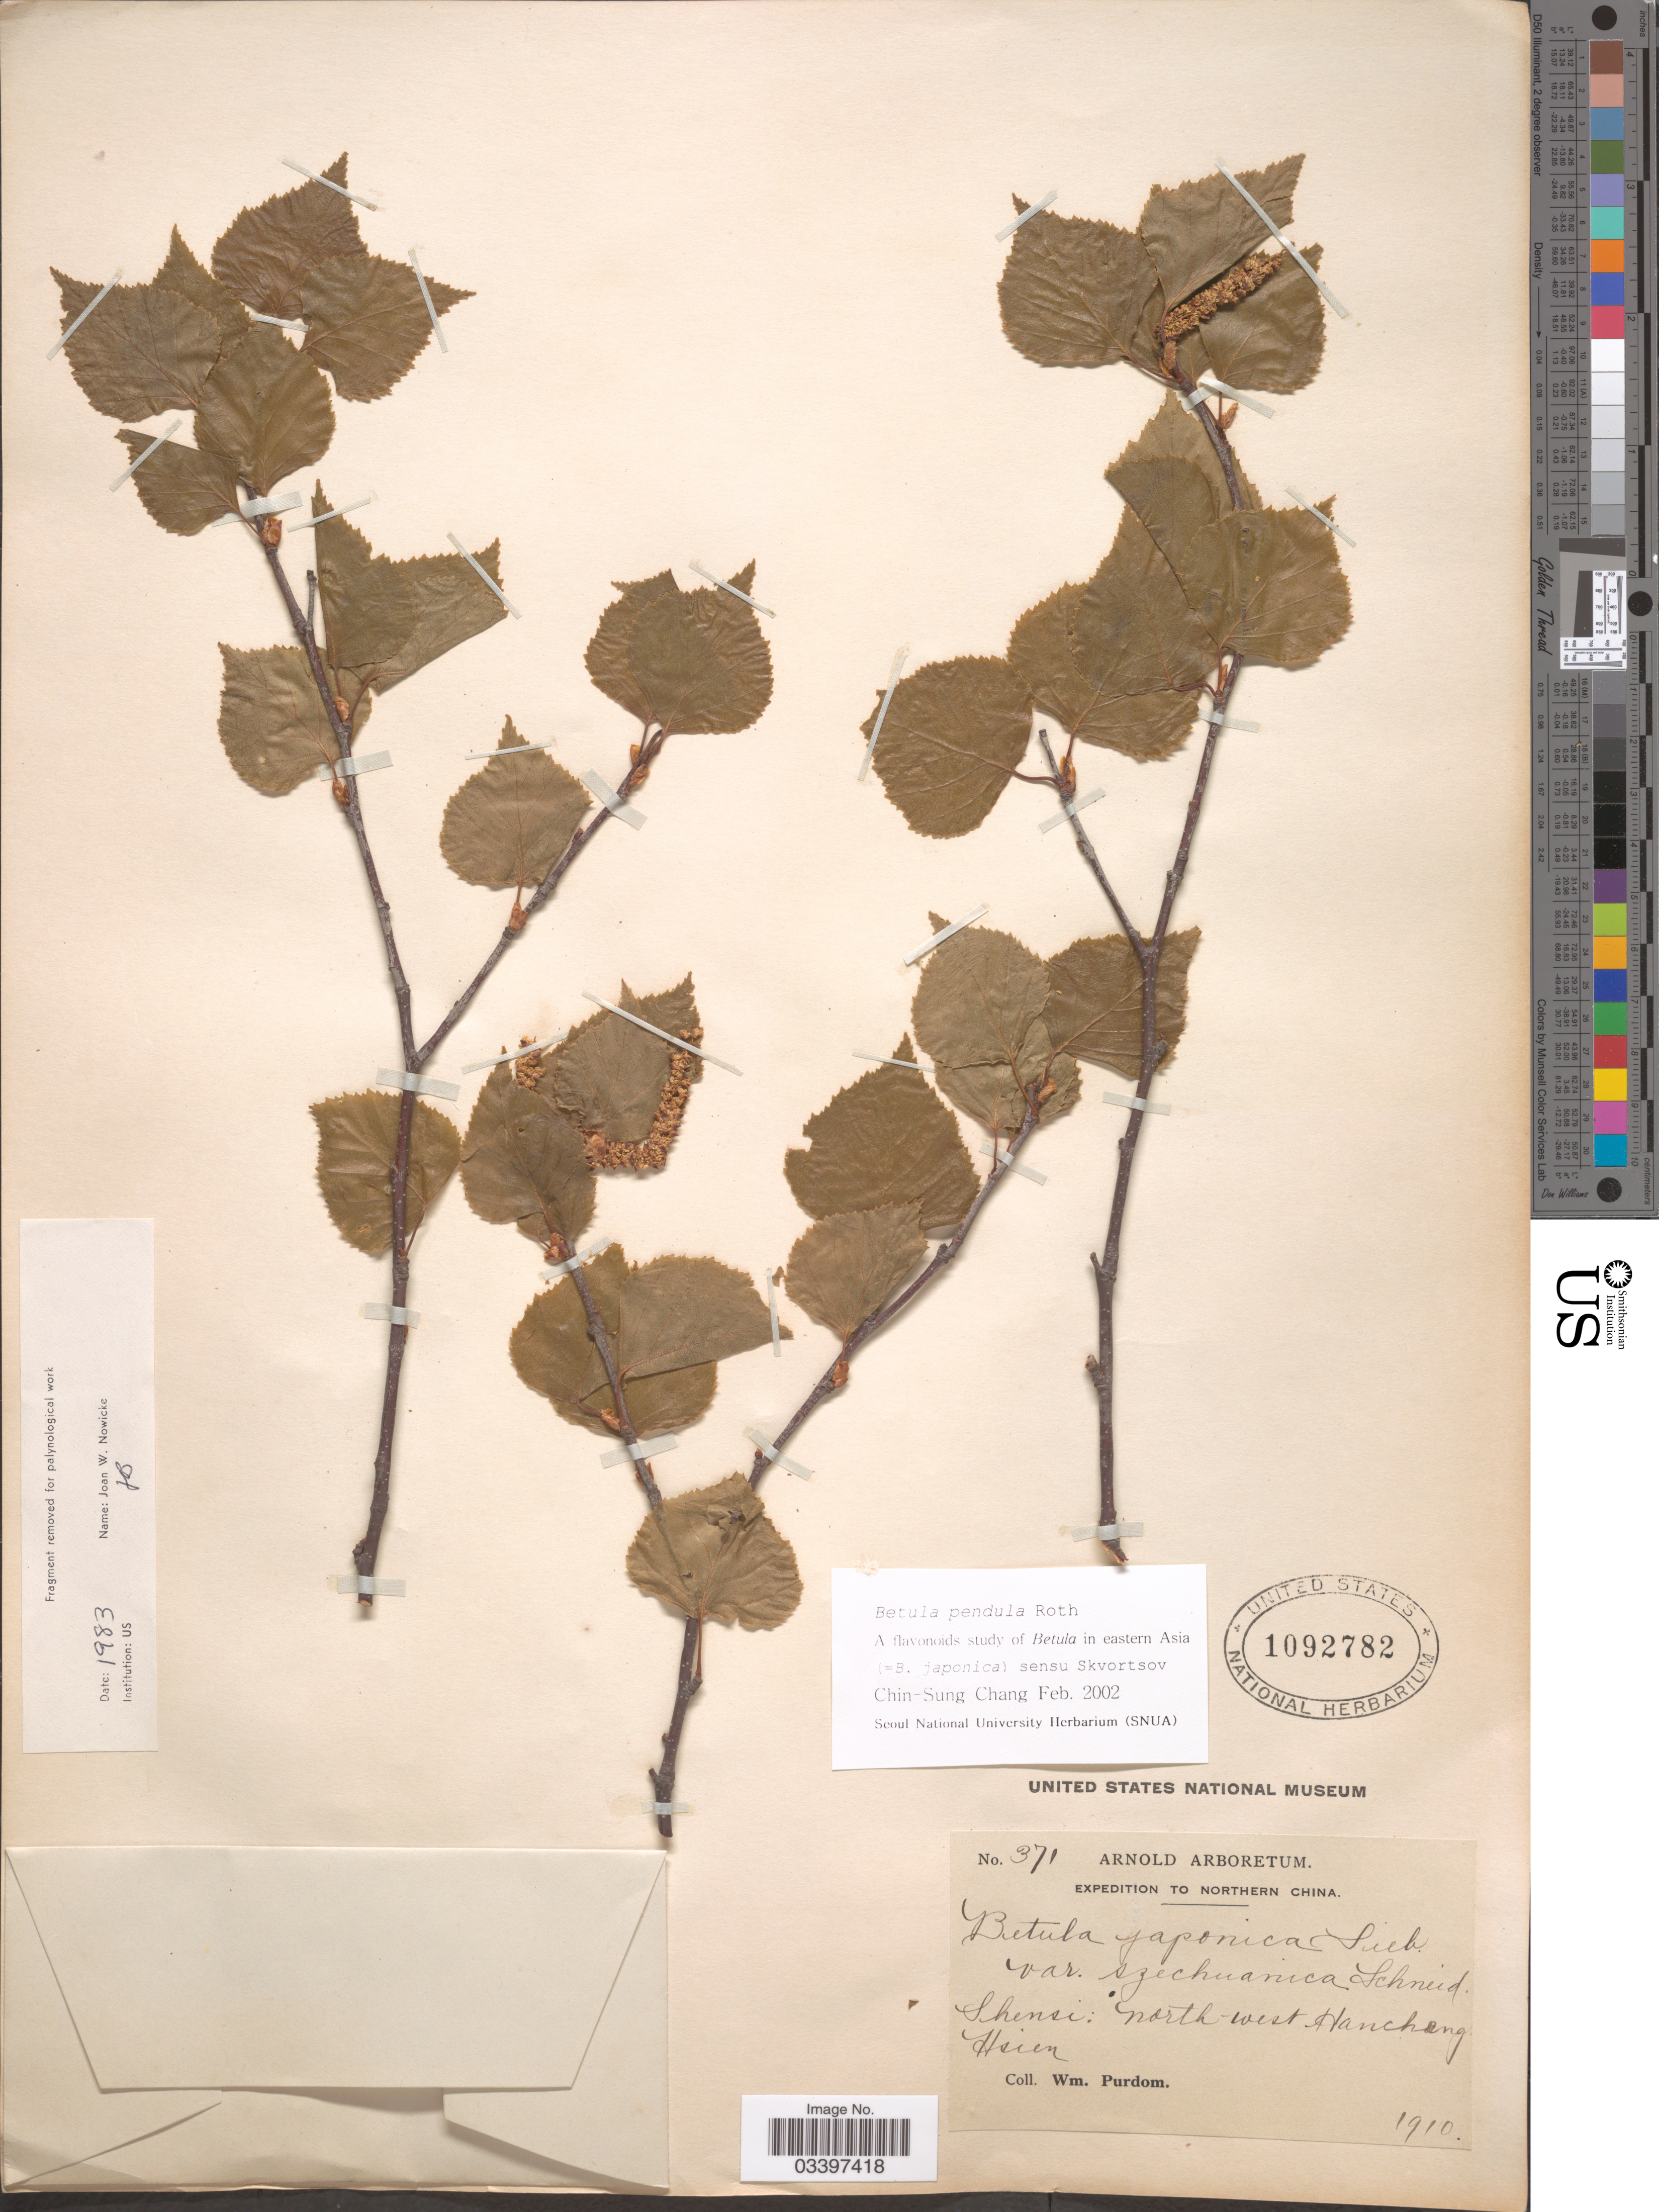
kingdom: Plantae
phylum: Tracheophyta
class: Magnoliopsida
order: Fagales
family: Betulaceae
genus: Betula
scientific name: Betula pendula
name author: Roth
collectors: W. Purdom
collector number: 371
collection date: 1910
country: China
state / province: Shaanxi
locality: Northern China. Shensi: North-west Hancheng [interpreted] Hsien.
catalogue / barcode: US 1092782